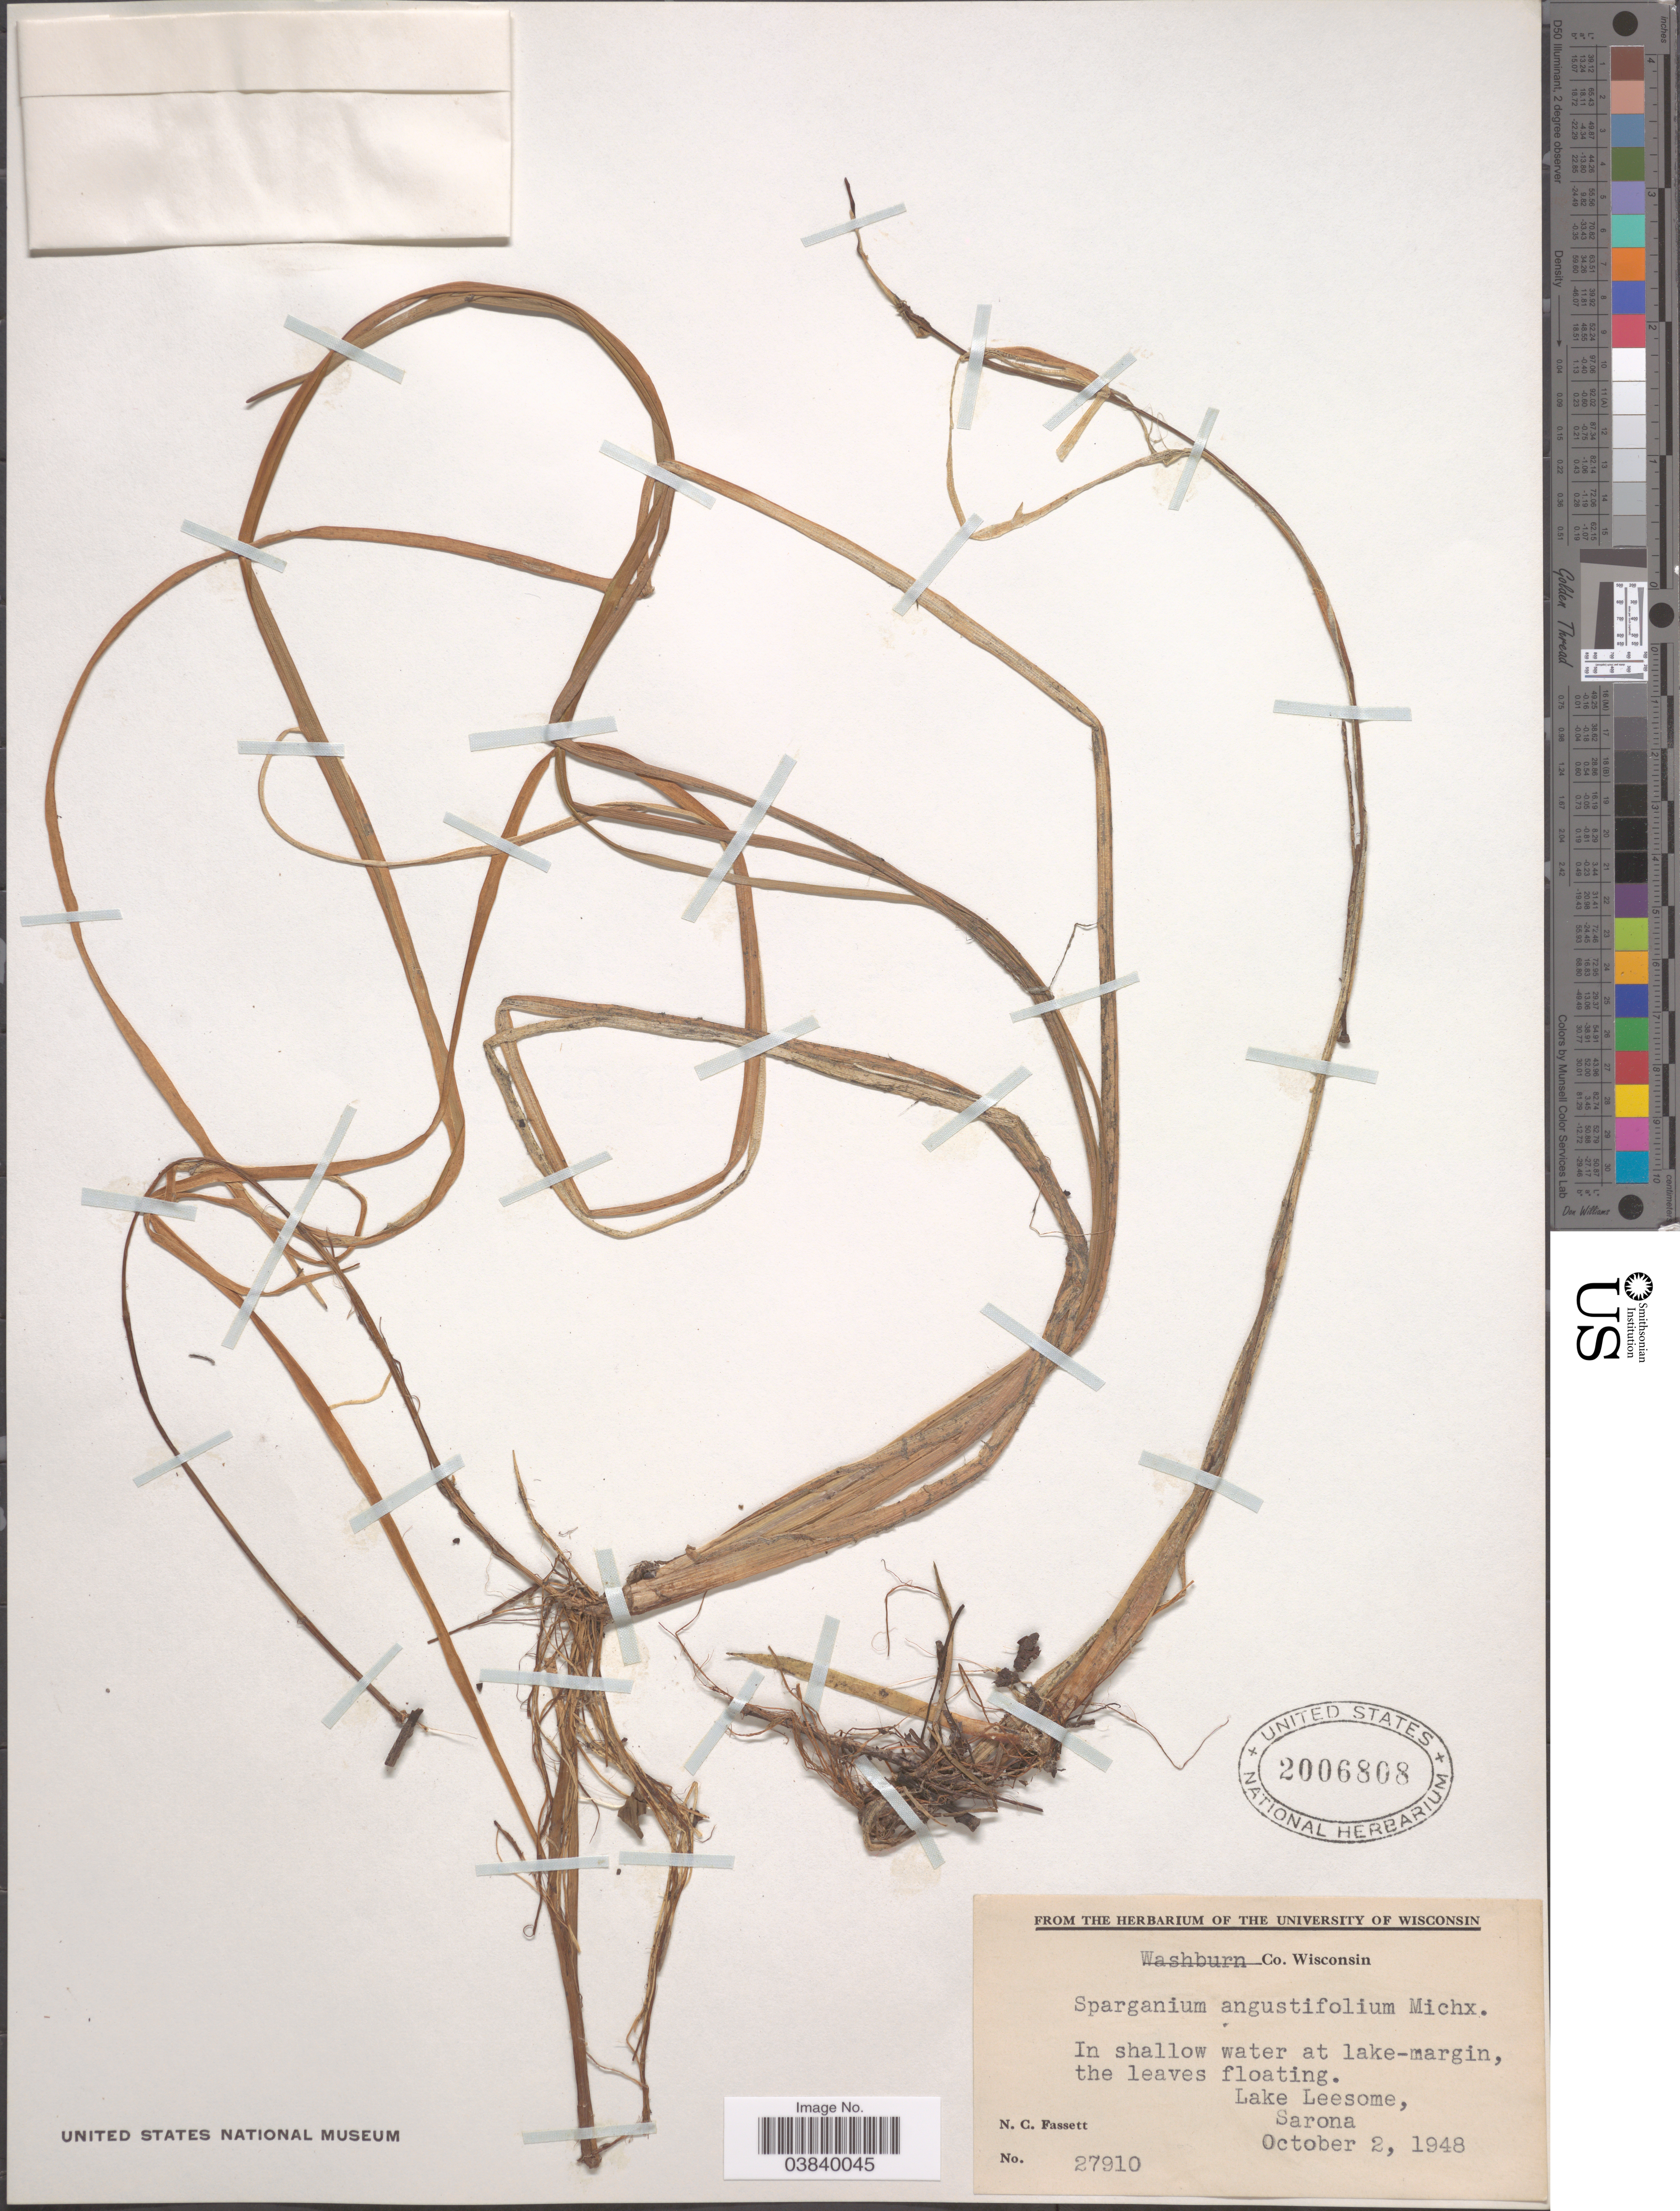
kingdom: Plantae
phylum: Tracheophyta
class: Liliopsida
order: Poales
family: Typhaceae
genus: Sparganium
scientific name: Sparganium angustifolium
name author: Michx.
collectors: N. C. Fassett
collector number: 27910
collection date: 1948-10-02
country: United States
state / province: Wisconsin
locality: Washburn Co. In shallow water at lake-margin, Lake Leesome, Sarona.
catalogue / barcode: US 2006808